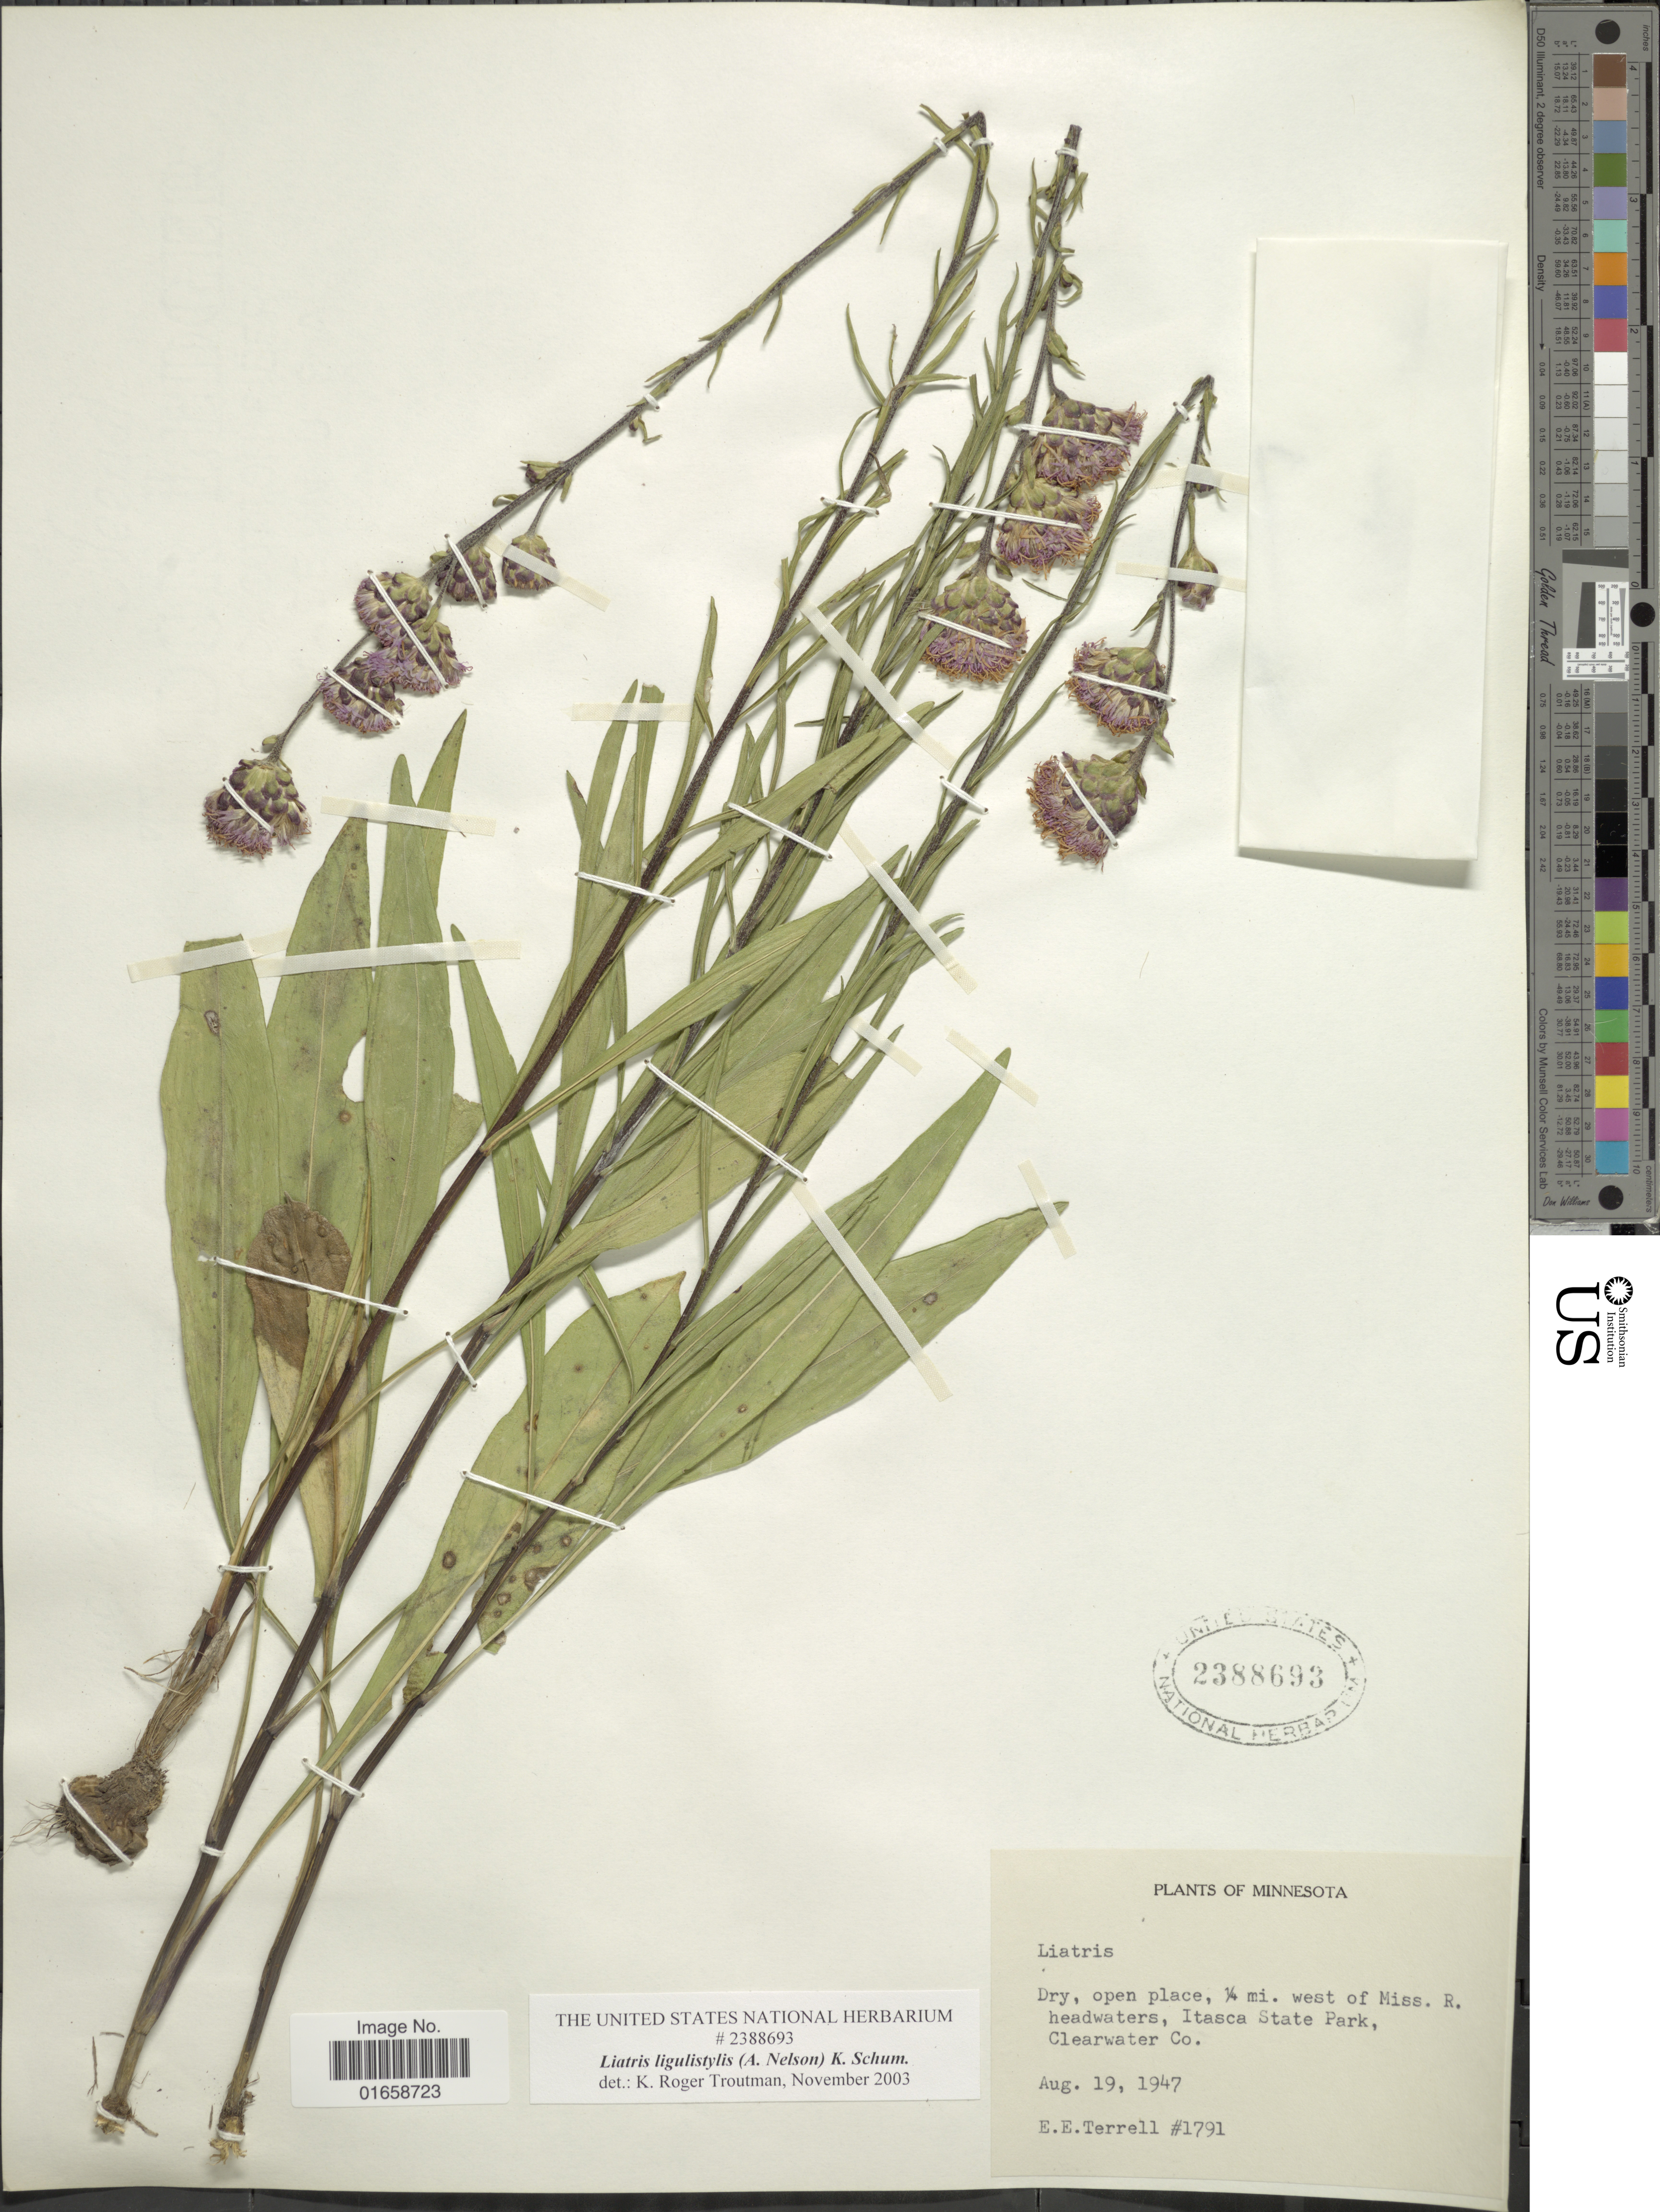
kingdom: Plantae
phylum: Tracheophyta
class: Magnoliopsida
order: Asterales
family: Asteraceae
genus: Liatris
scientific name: Liatris ligulistylis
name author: (A. Nelson) K. Schum.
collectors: E. E. Terrell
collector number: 1791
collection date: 1947-08-19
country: United States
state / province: Minnesota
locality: Dry, open place, ¼ mi. west of Miss. R. headwaters, Itasca State Park, Clearwater Co.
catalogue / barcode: US 2388693